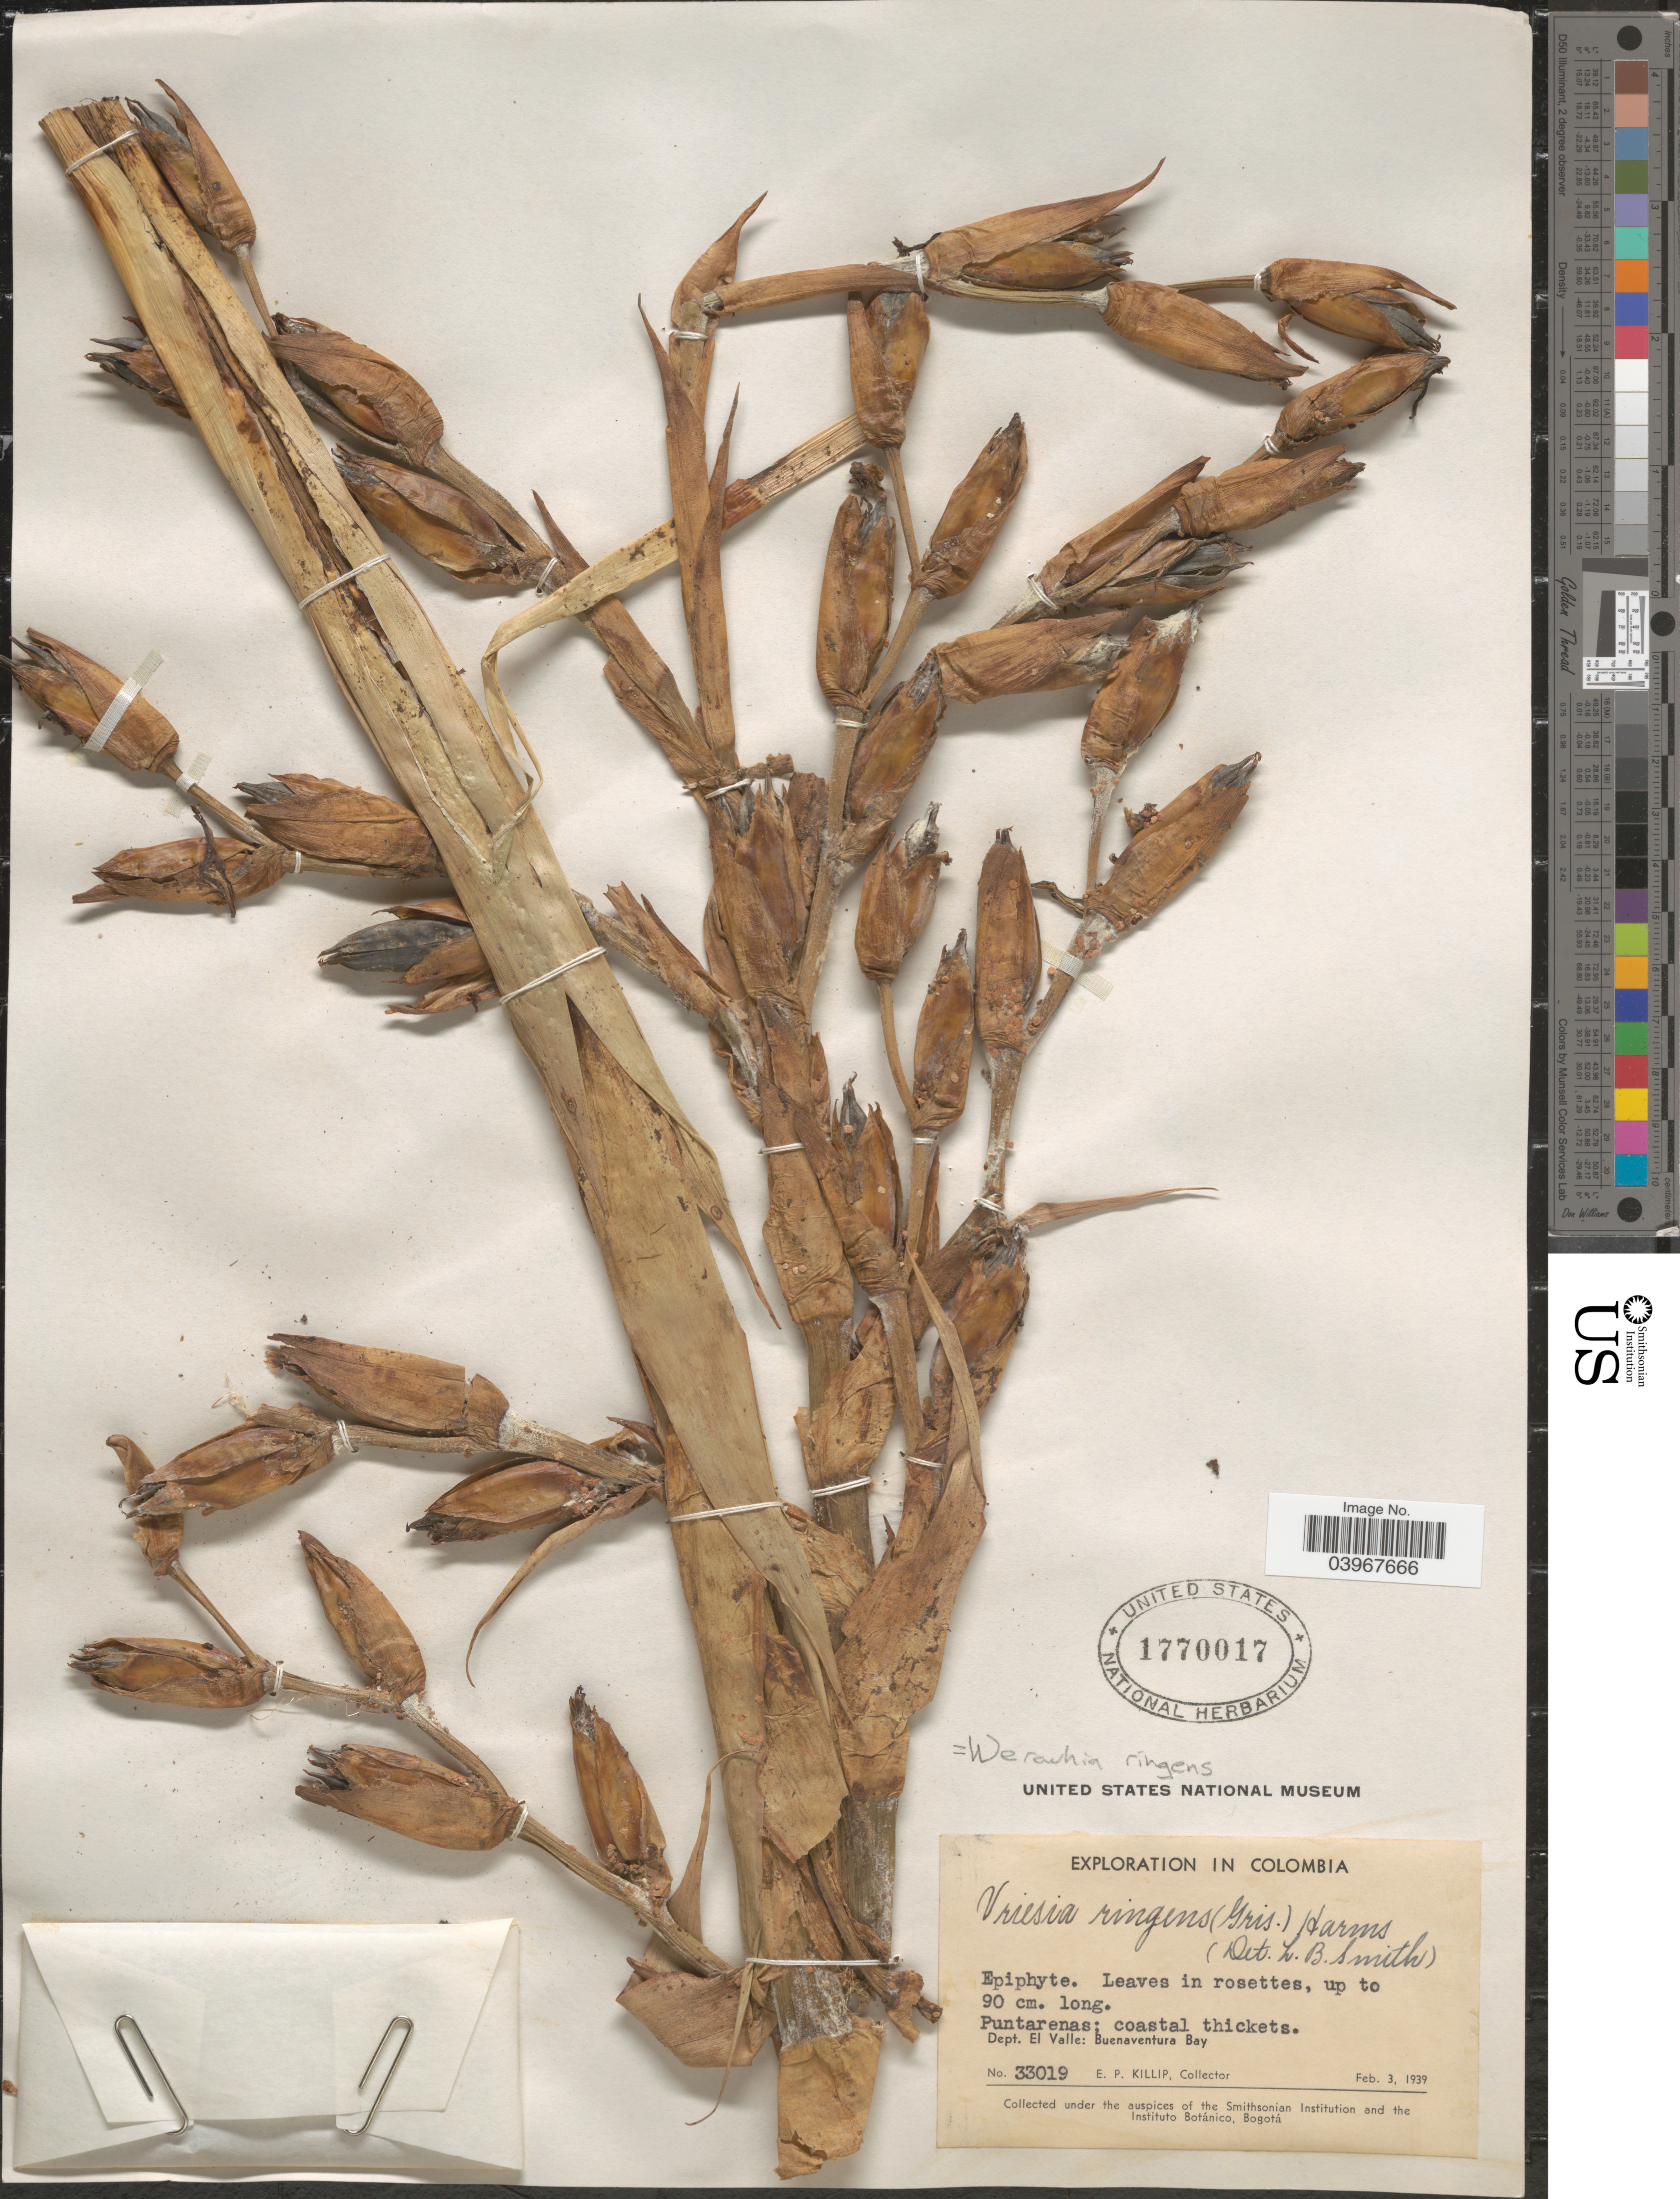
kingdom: Plantae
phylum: Tracheophyta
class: Liliopsida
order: Poales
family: Bromeliaceae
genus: Werauhia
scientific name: Werauhia ringens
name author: (Griseb.) J.R. Grant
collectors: E. P. Killip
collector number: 33019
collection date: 1939-02-03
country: Colombia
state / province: Valle del Cauca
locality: Puntarenas: coastal thickets. Dept. El Valle: Buenaventura Bay.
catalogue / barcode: US 1770017